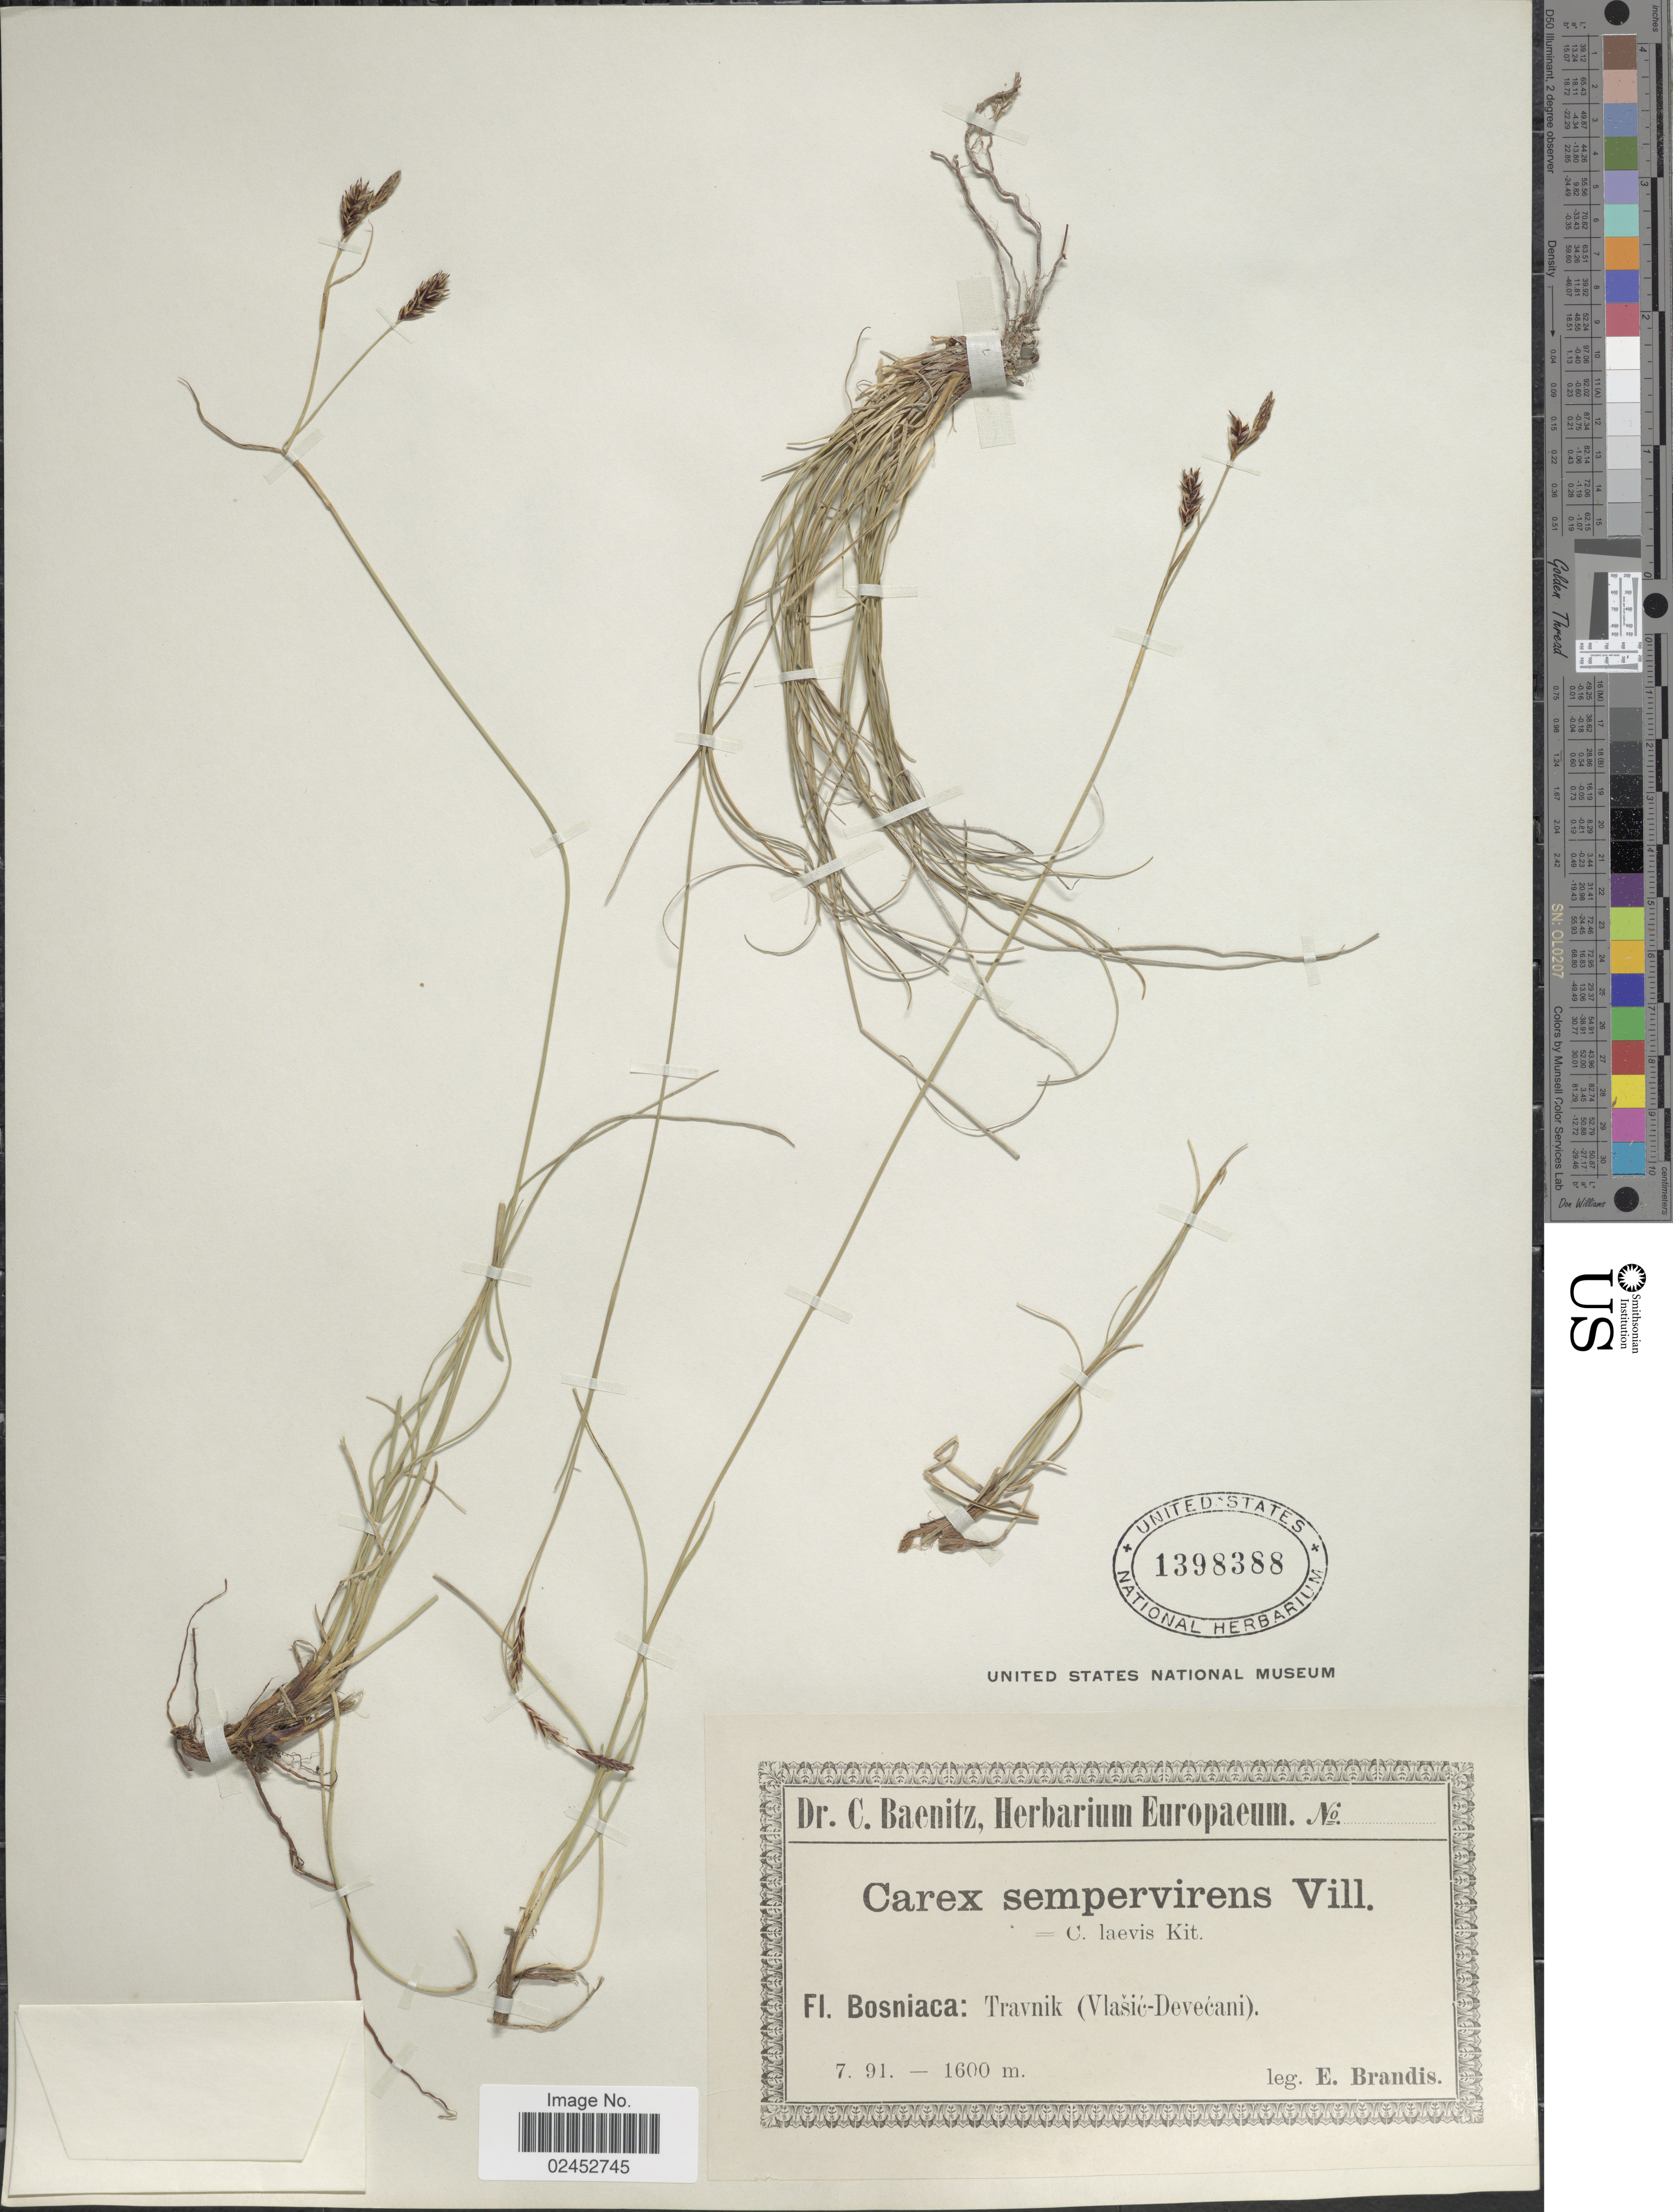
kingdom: Plantae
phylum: Tracheophyta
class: Liliopsida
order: Poales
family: Cyperaceae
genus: Carex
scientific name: Carex sempervirens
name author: Vill.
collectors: E. Brandis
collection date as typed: Transcribed d/m/y: /7/91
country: Bosnia and Herzegovina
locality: Bosniaca: Travnik (Vlasic-Devecani).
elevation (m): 1600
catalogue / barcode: US 1398388